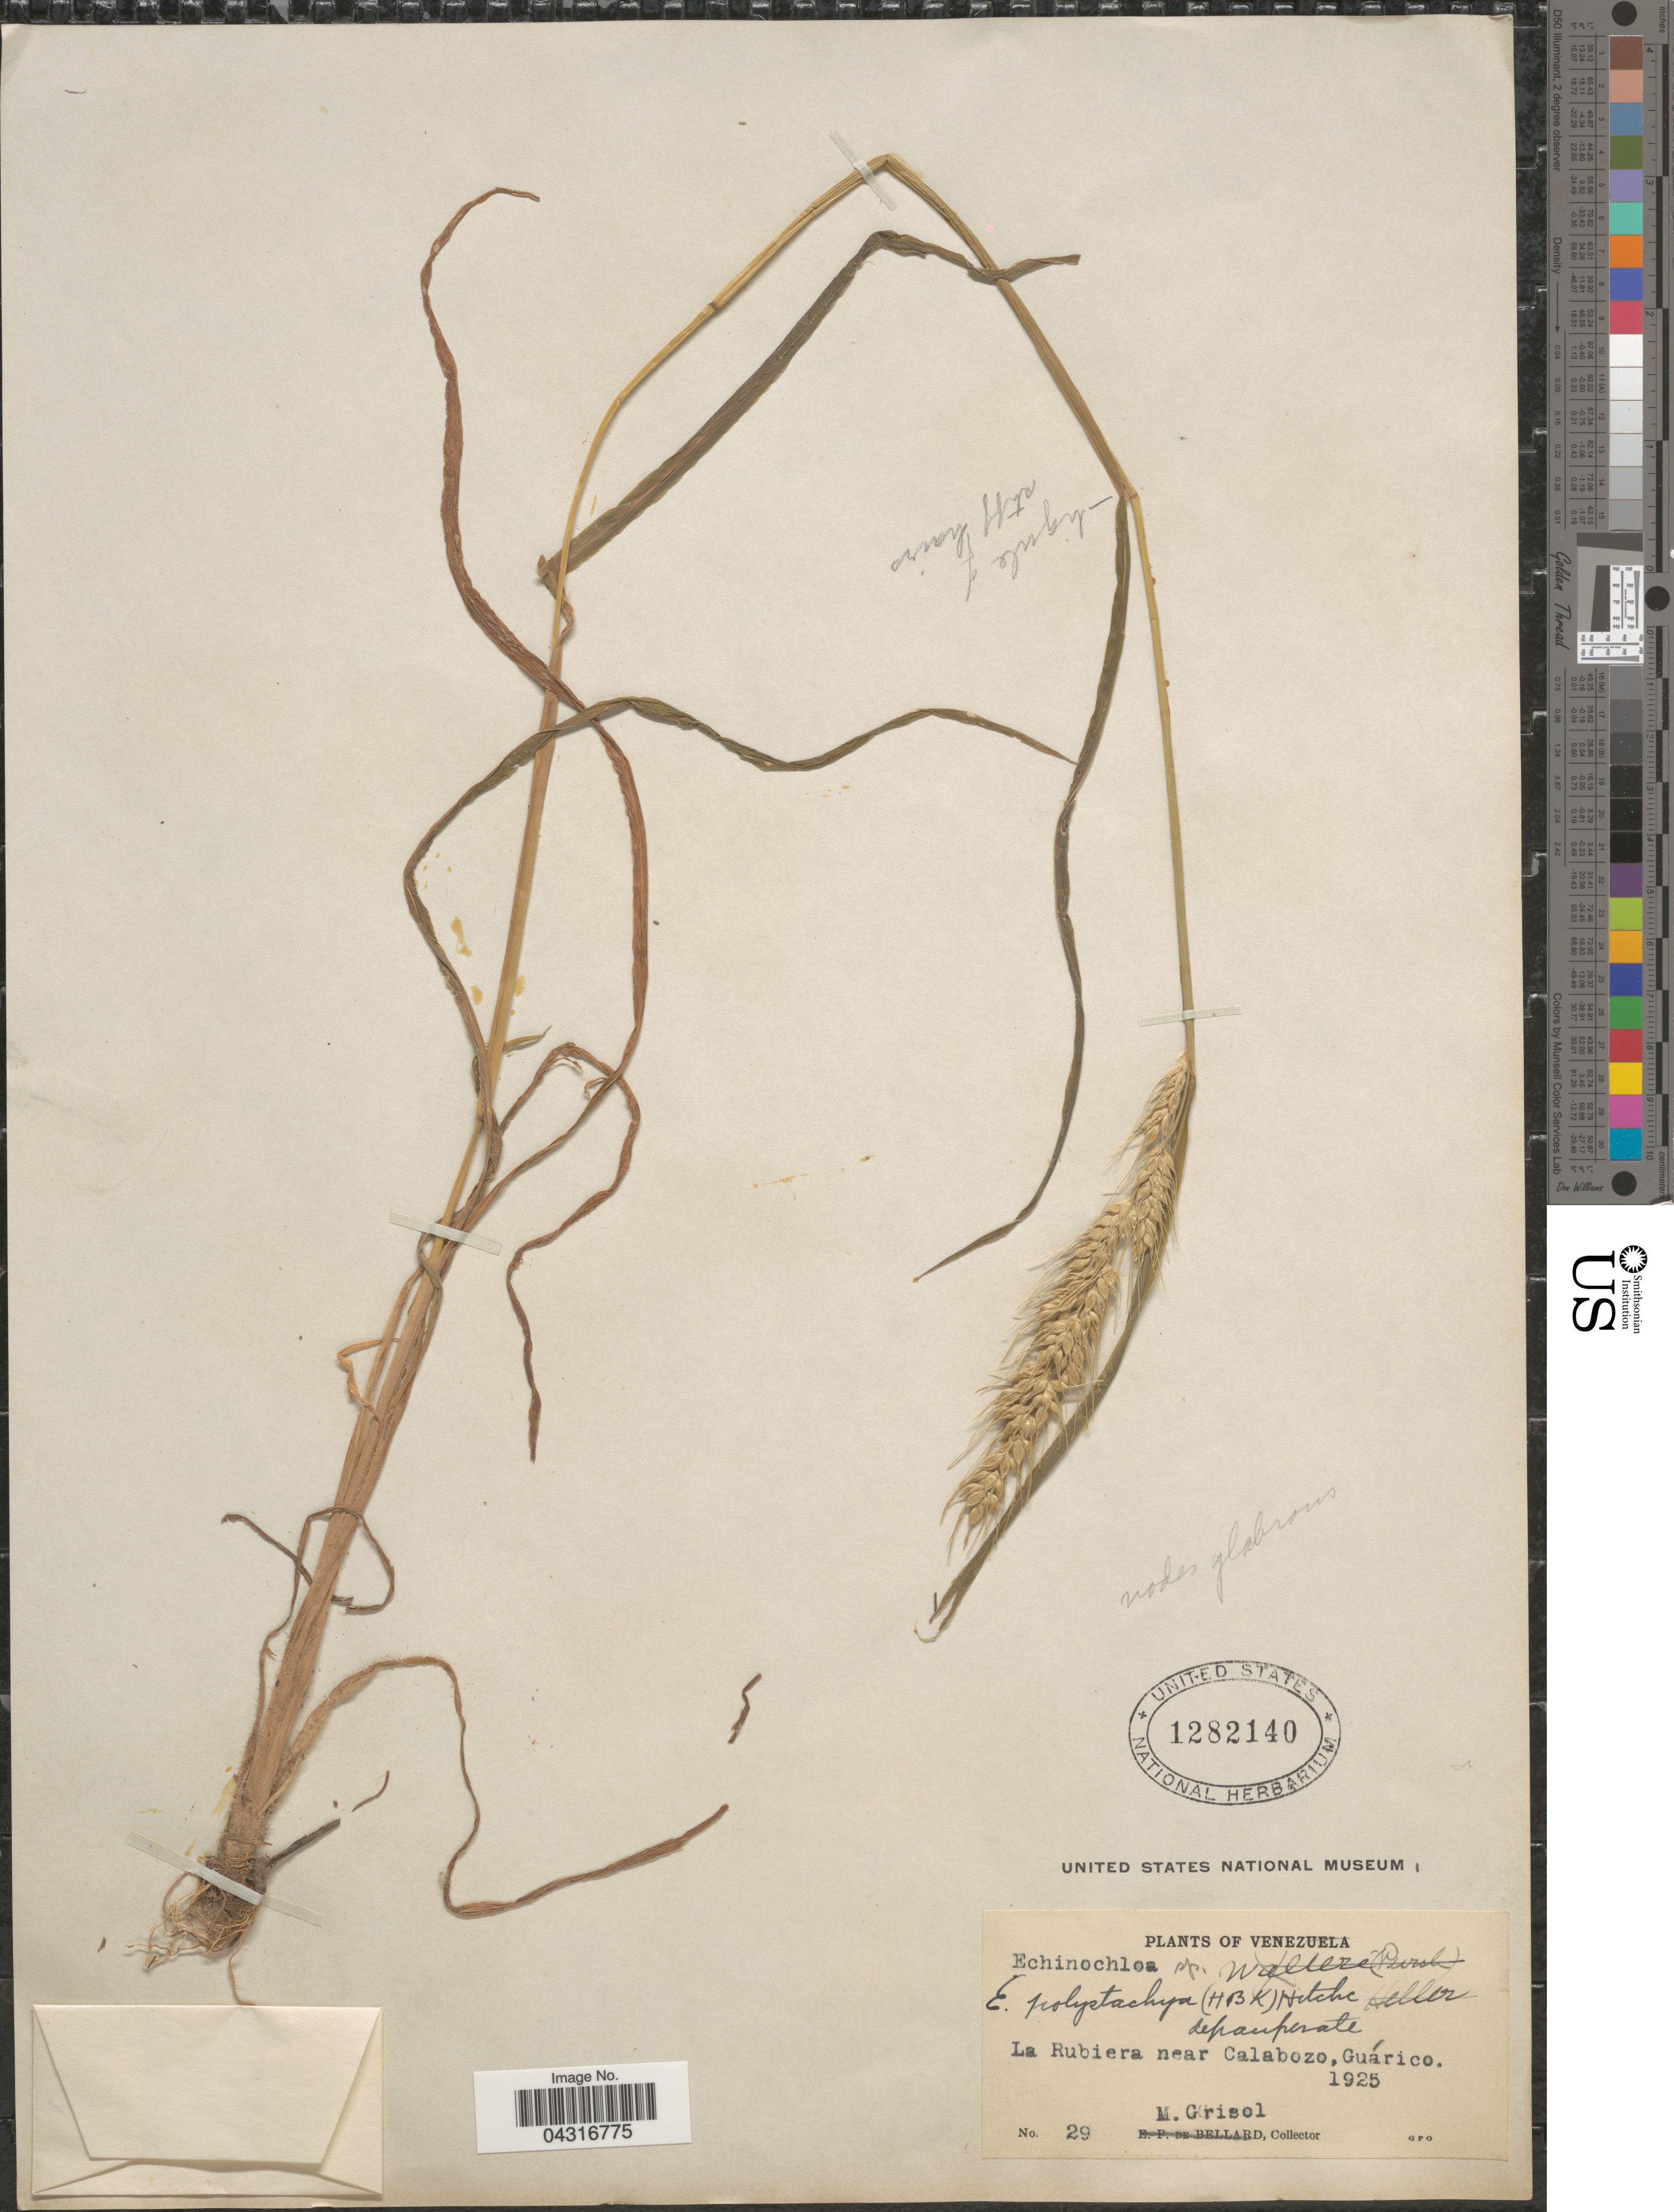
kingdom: Plantae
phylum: Tracheophyta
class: Liliopsida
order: Poales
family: Poaceae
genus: Echinochloa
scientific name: Echinochloa polystachya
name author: (Kunth) Hitchc.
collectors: M. Grisol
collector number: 29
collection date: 1925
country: Venezuela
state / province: Guarico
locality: La Rubiera near Calabozo.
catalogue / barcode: US 1282140